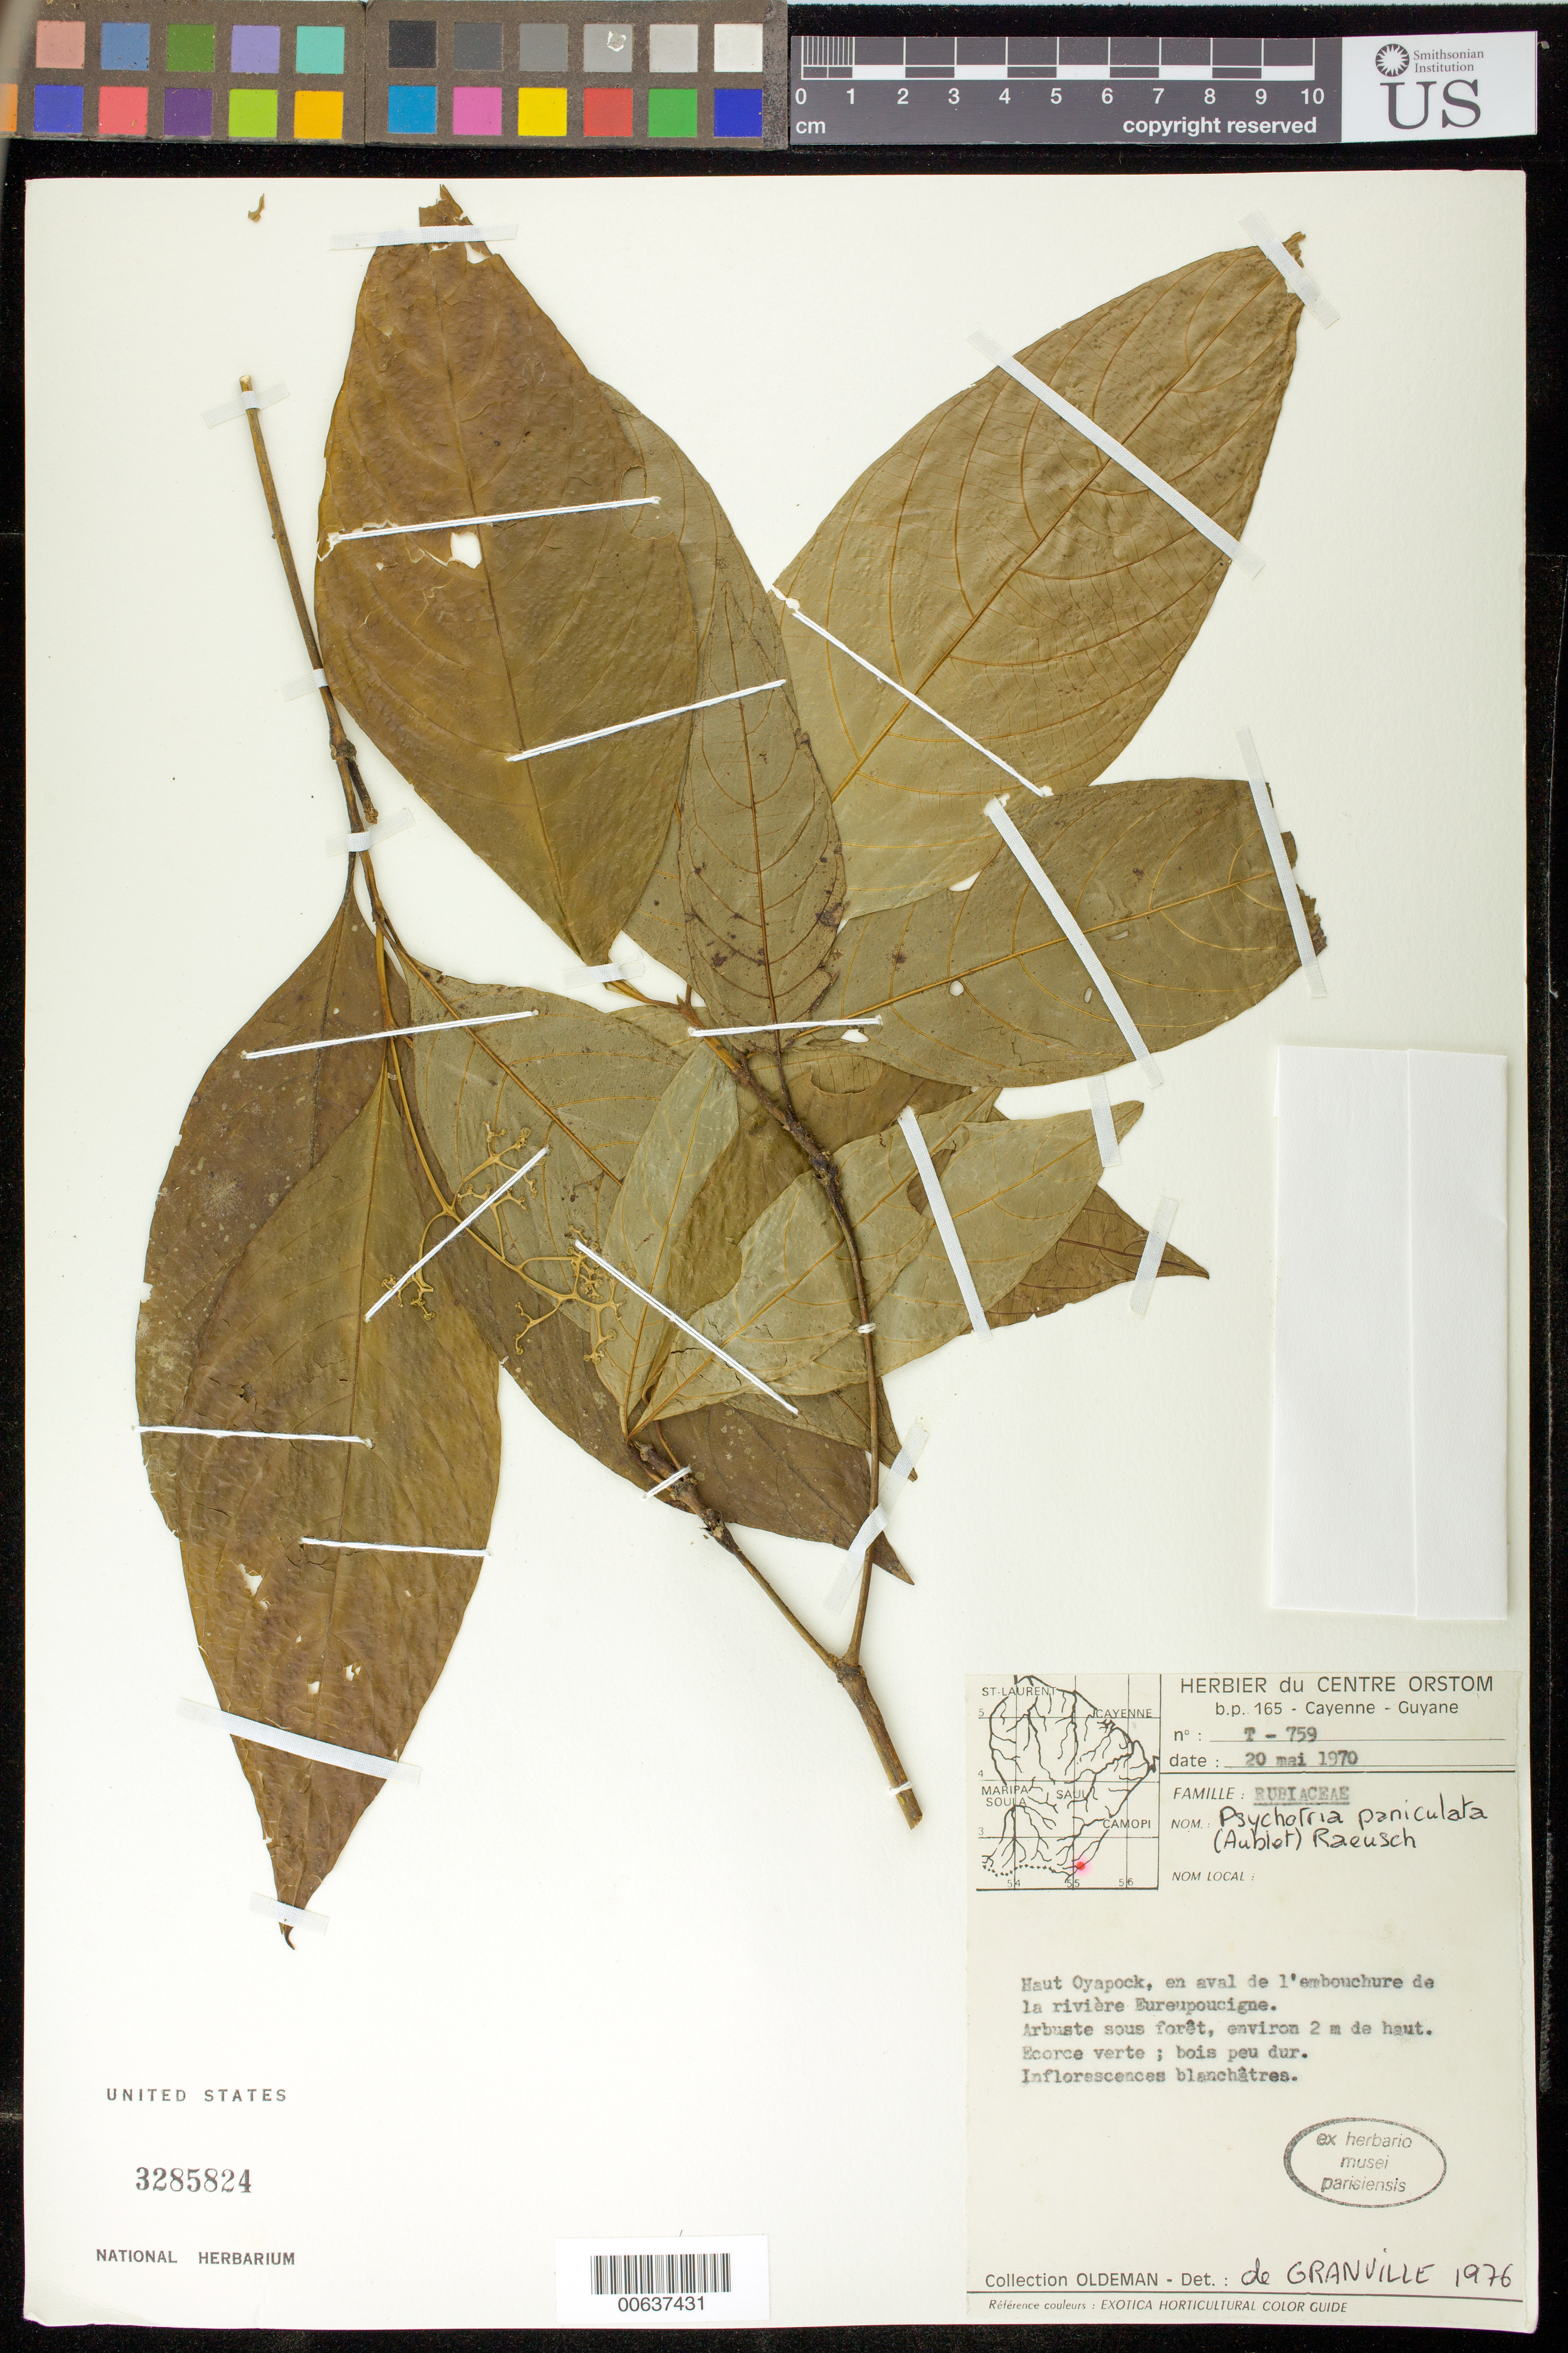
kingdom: Plantae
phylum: Tracheophyta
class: Magnoliopsida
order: Gentianales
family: Rubiaceae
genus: Palicourea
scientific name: Palicourea aubletii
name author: Delprete & J.H. Kirkbr.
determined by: Kirkbride, J. H., Jr.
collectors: R. Oldeman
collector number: T 759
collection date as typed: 20-May-70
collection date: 1970-05-20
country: French Guiana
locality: Rivière Eureupoucigne, Haut Oyapock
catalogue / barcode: US 3285824